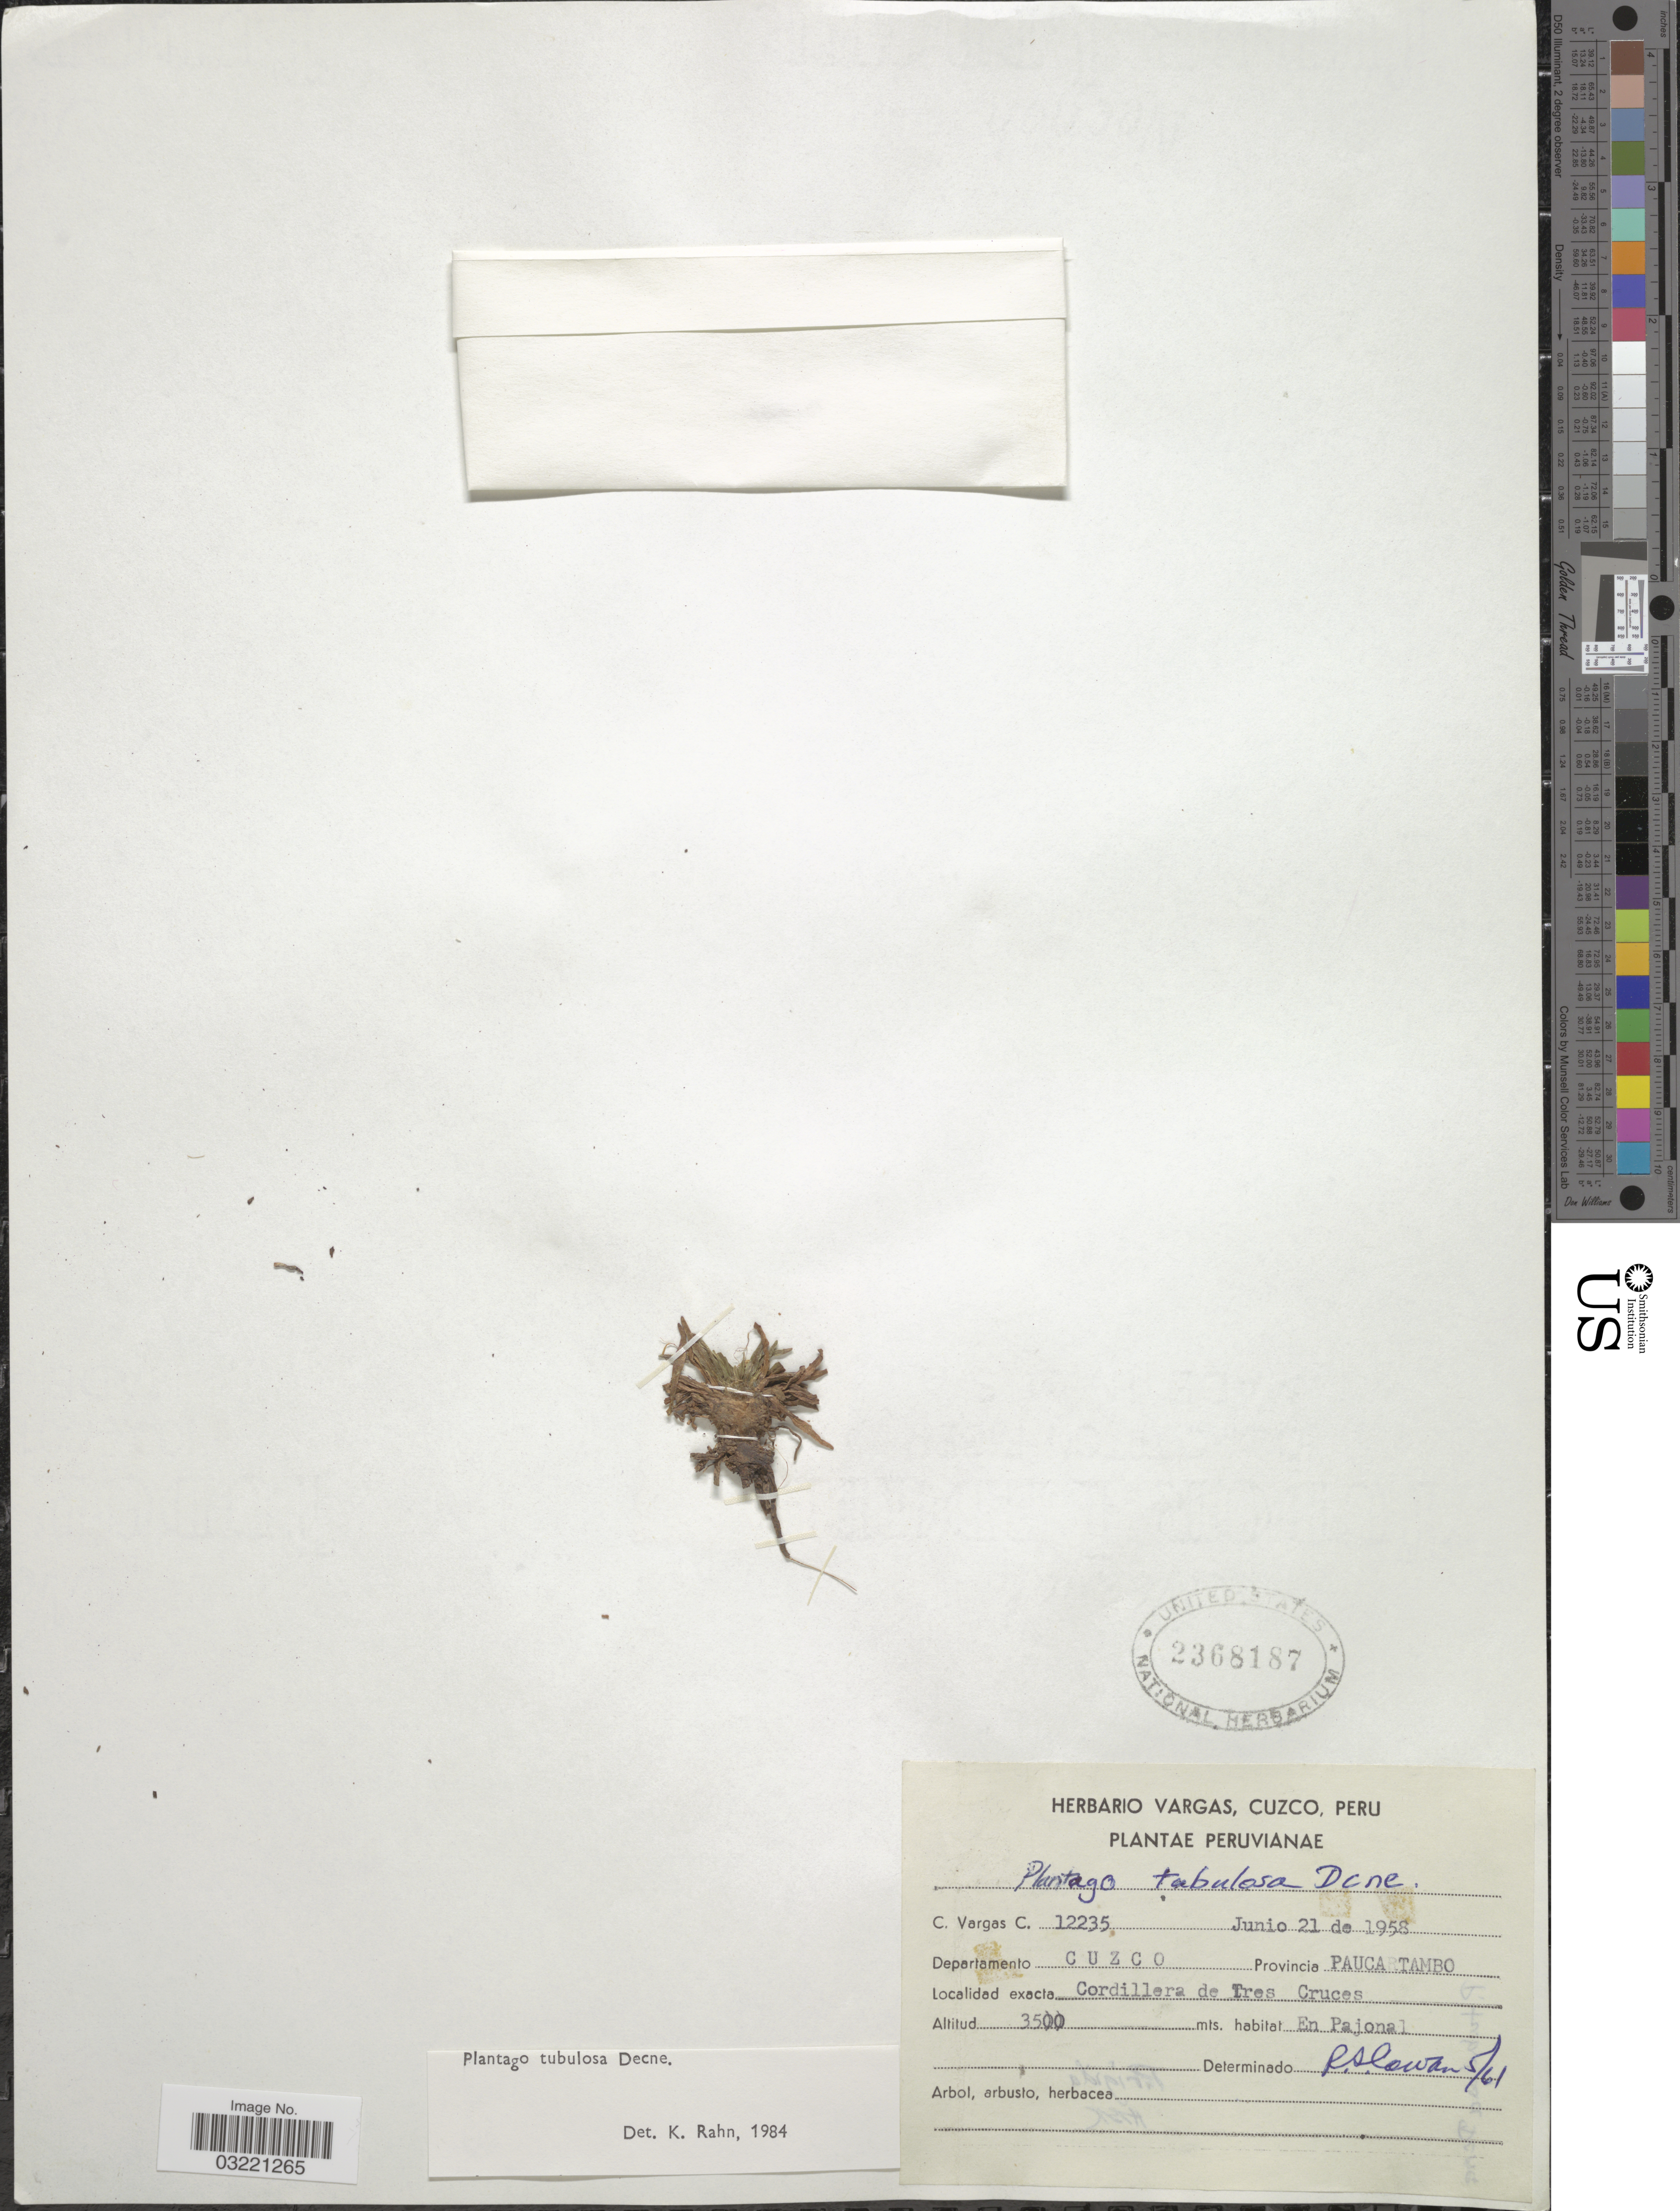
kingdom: Plantae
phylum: Tracheophyta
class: Magnoliopsida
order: Lamiales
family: Plantaginaceae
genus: Plantago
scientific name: Plantago tubulosa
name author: Decne.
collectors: C. Vargas Calderón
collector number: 12235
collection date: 1958-06-21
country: Peru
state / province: Cusco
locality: Departamento Cuzco, Provincia Paucartambo. Cordillera de Tres Cruces.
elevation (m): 3500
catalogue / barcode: US 2368187